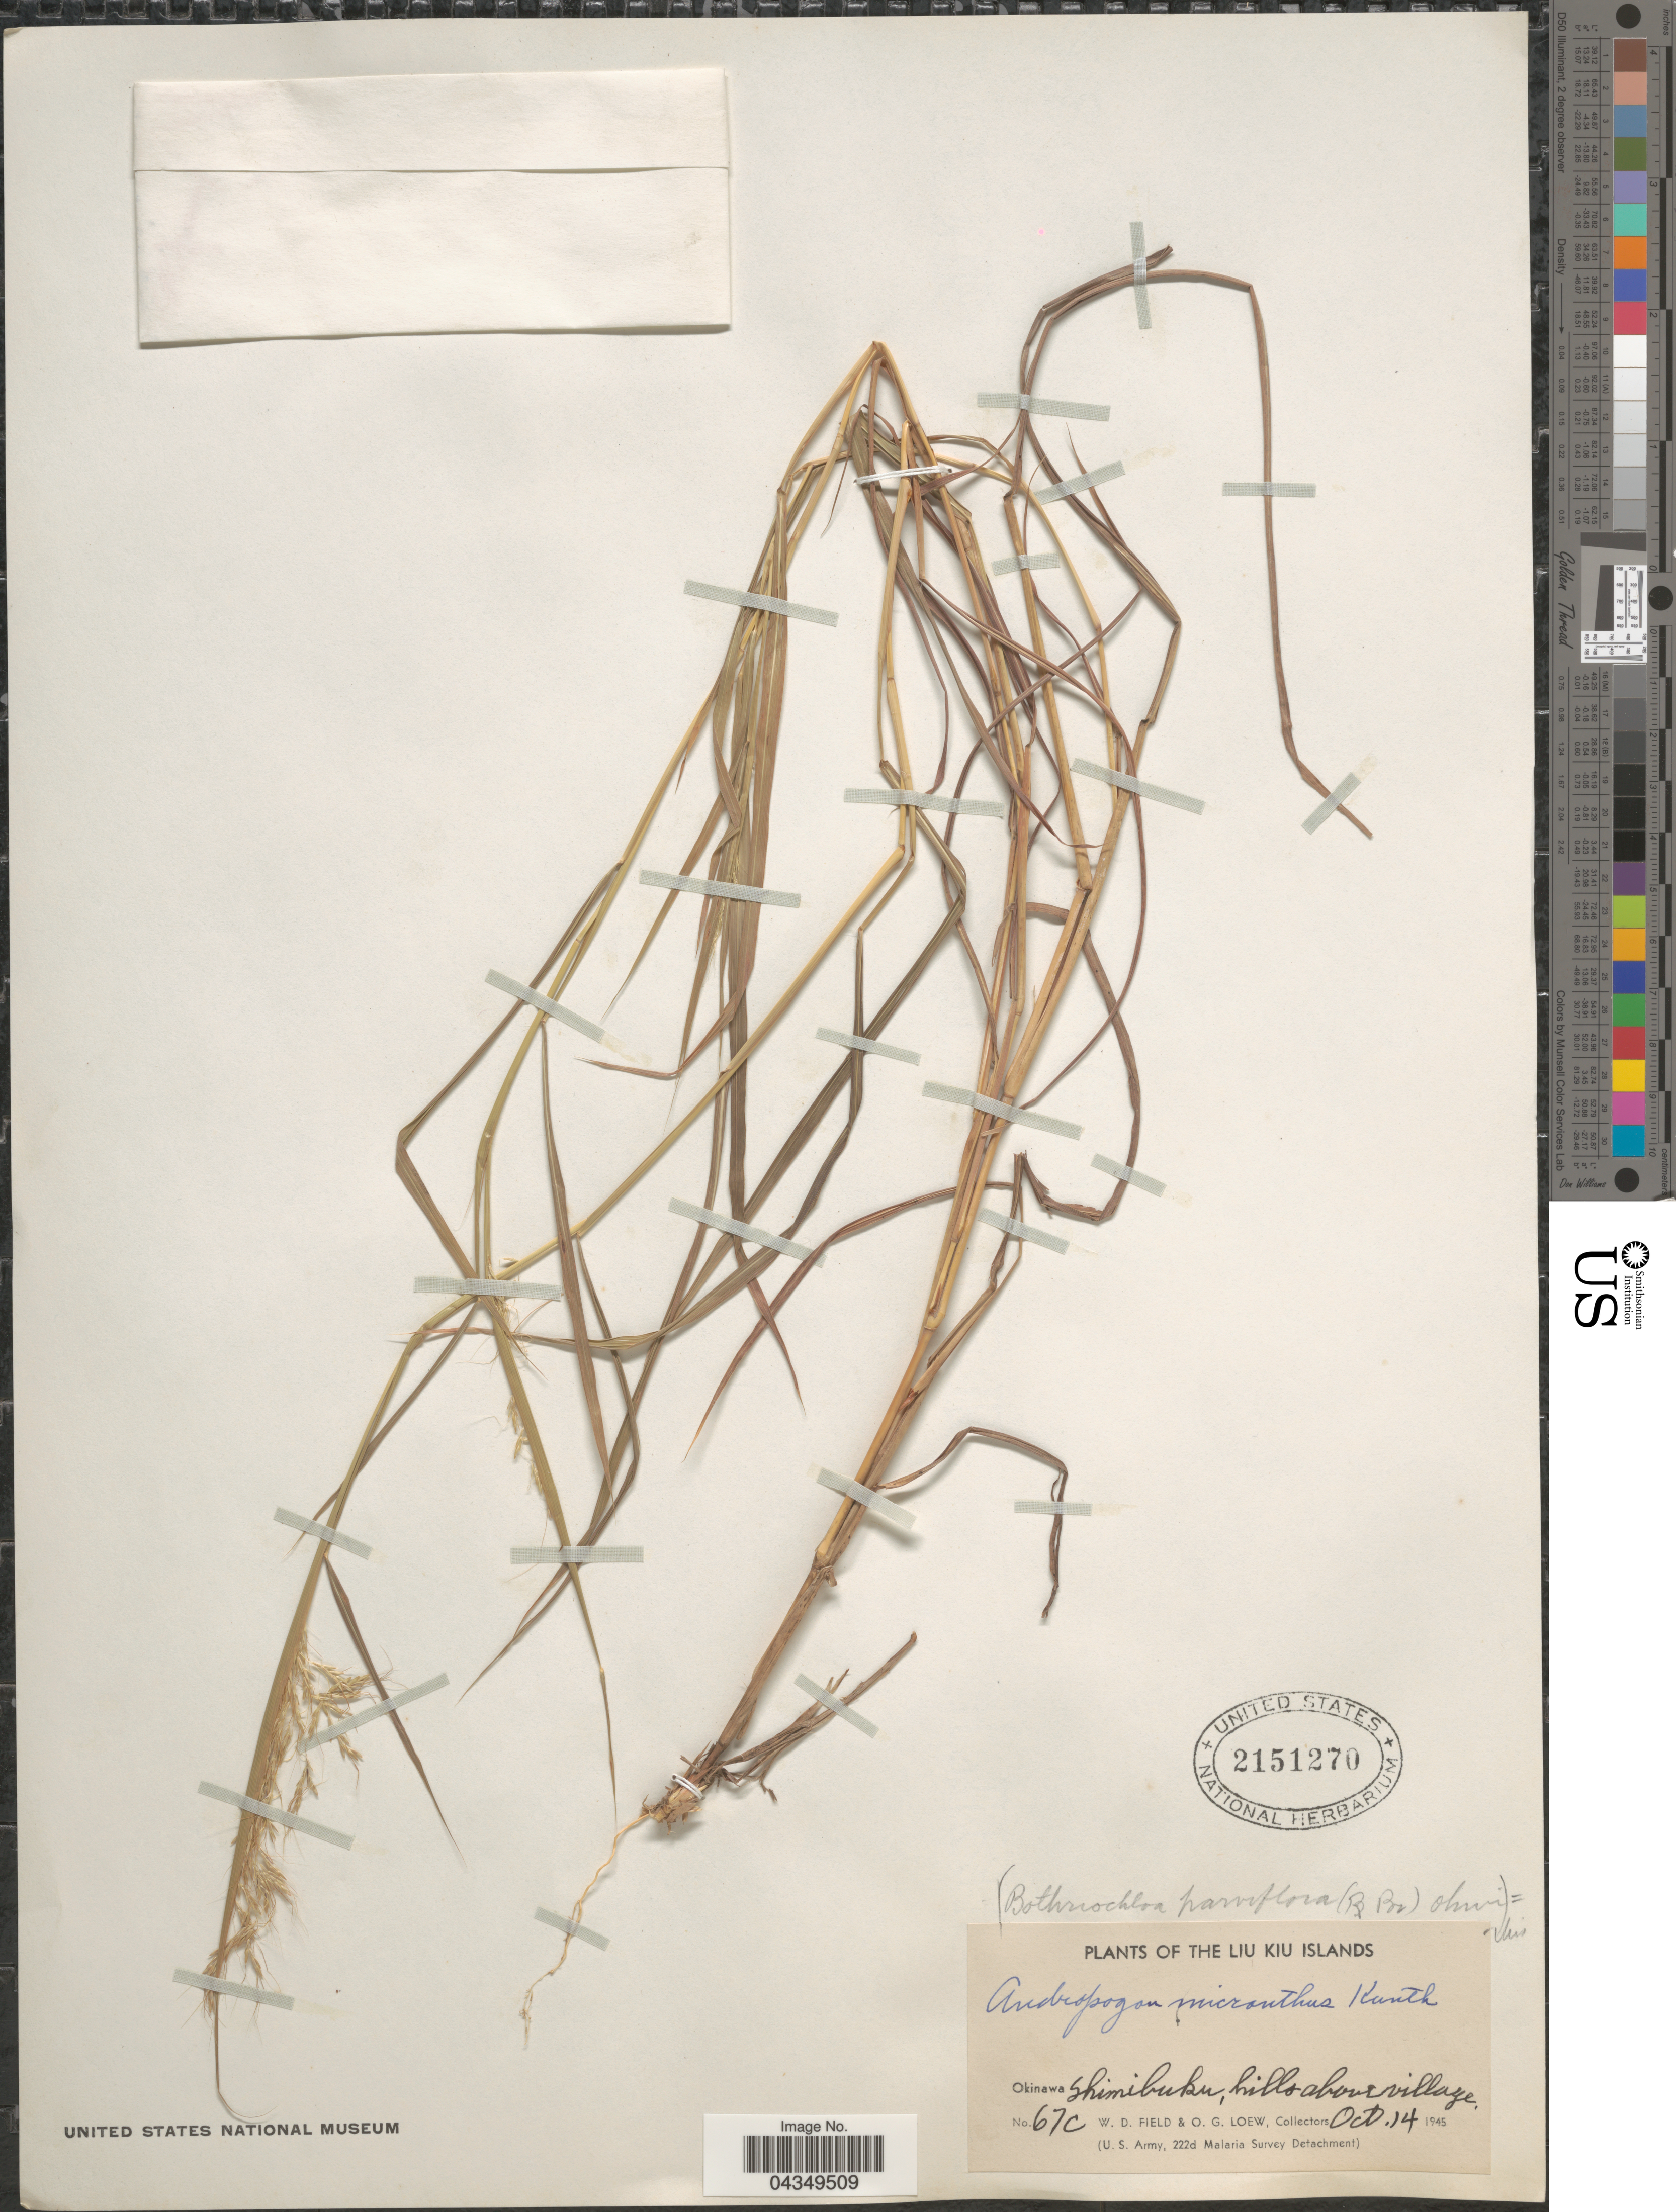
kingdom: Plantae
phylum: Tracheophyta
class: Liliopsida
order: Poales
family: Poaceae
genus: Capillipedium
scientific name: Capillipedium parviflorum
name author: (R. Br.) Stapf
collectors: W. D. Field & O. G. Loew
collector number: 67c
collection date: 1945-10-14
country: Japan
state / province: Okinawa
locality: The Liu Kiu Islands. Shimibuku, hills above village. (U.S. Army, 222d Malaria Survey Detachment).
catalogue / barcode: US 2151270